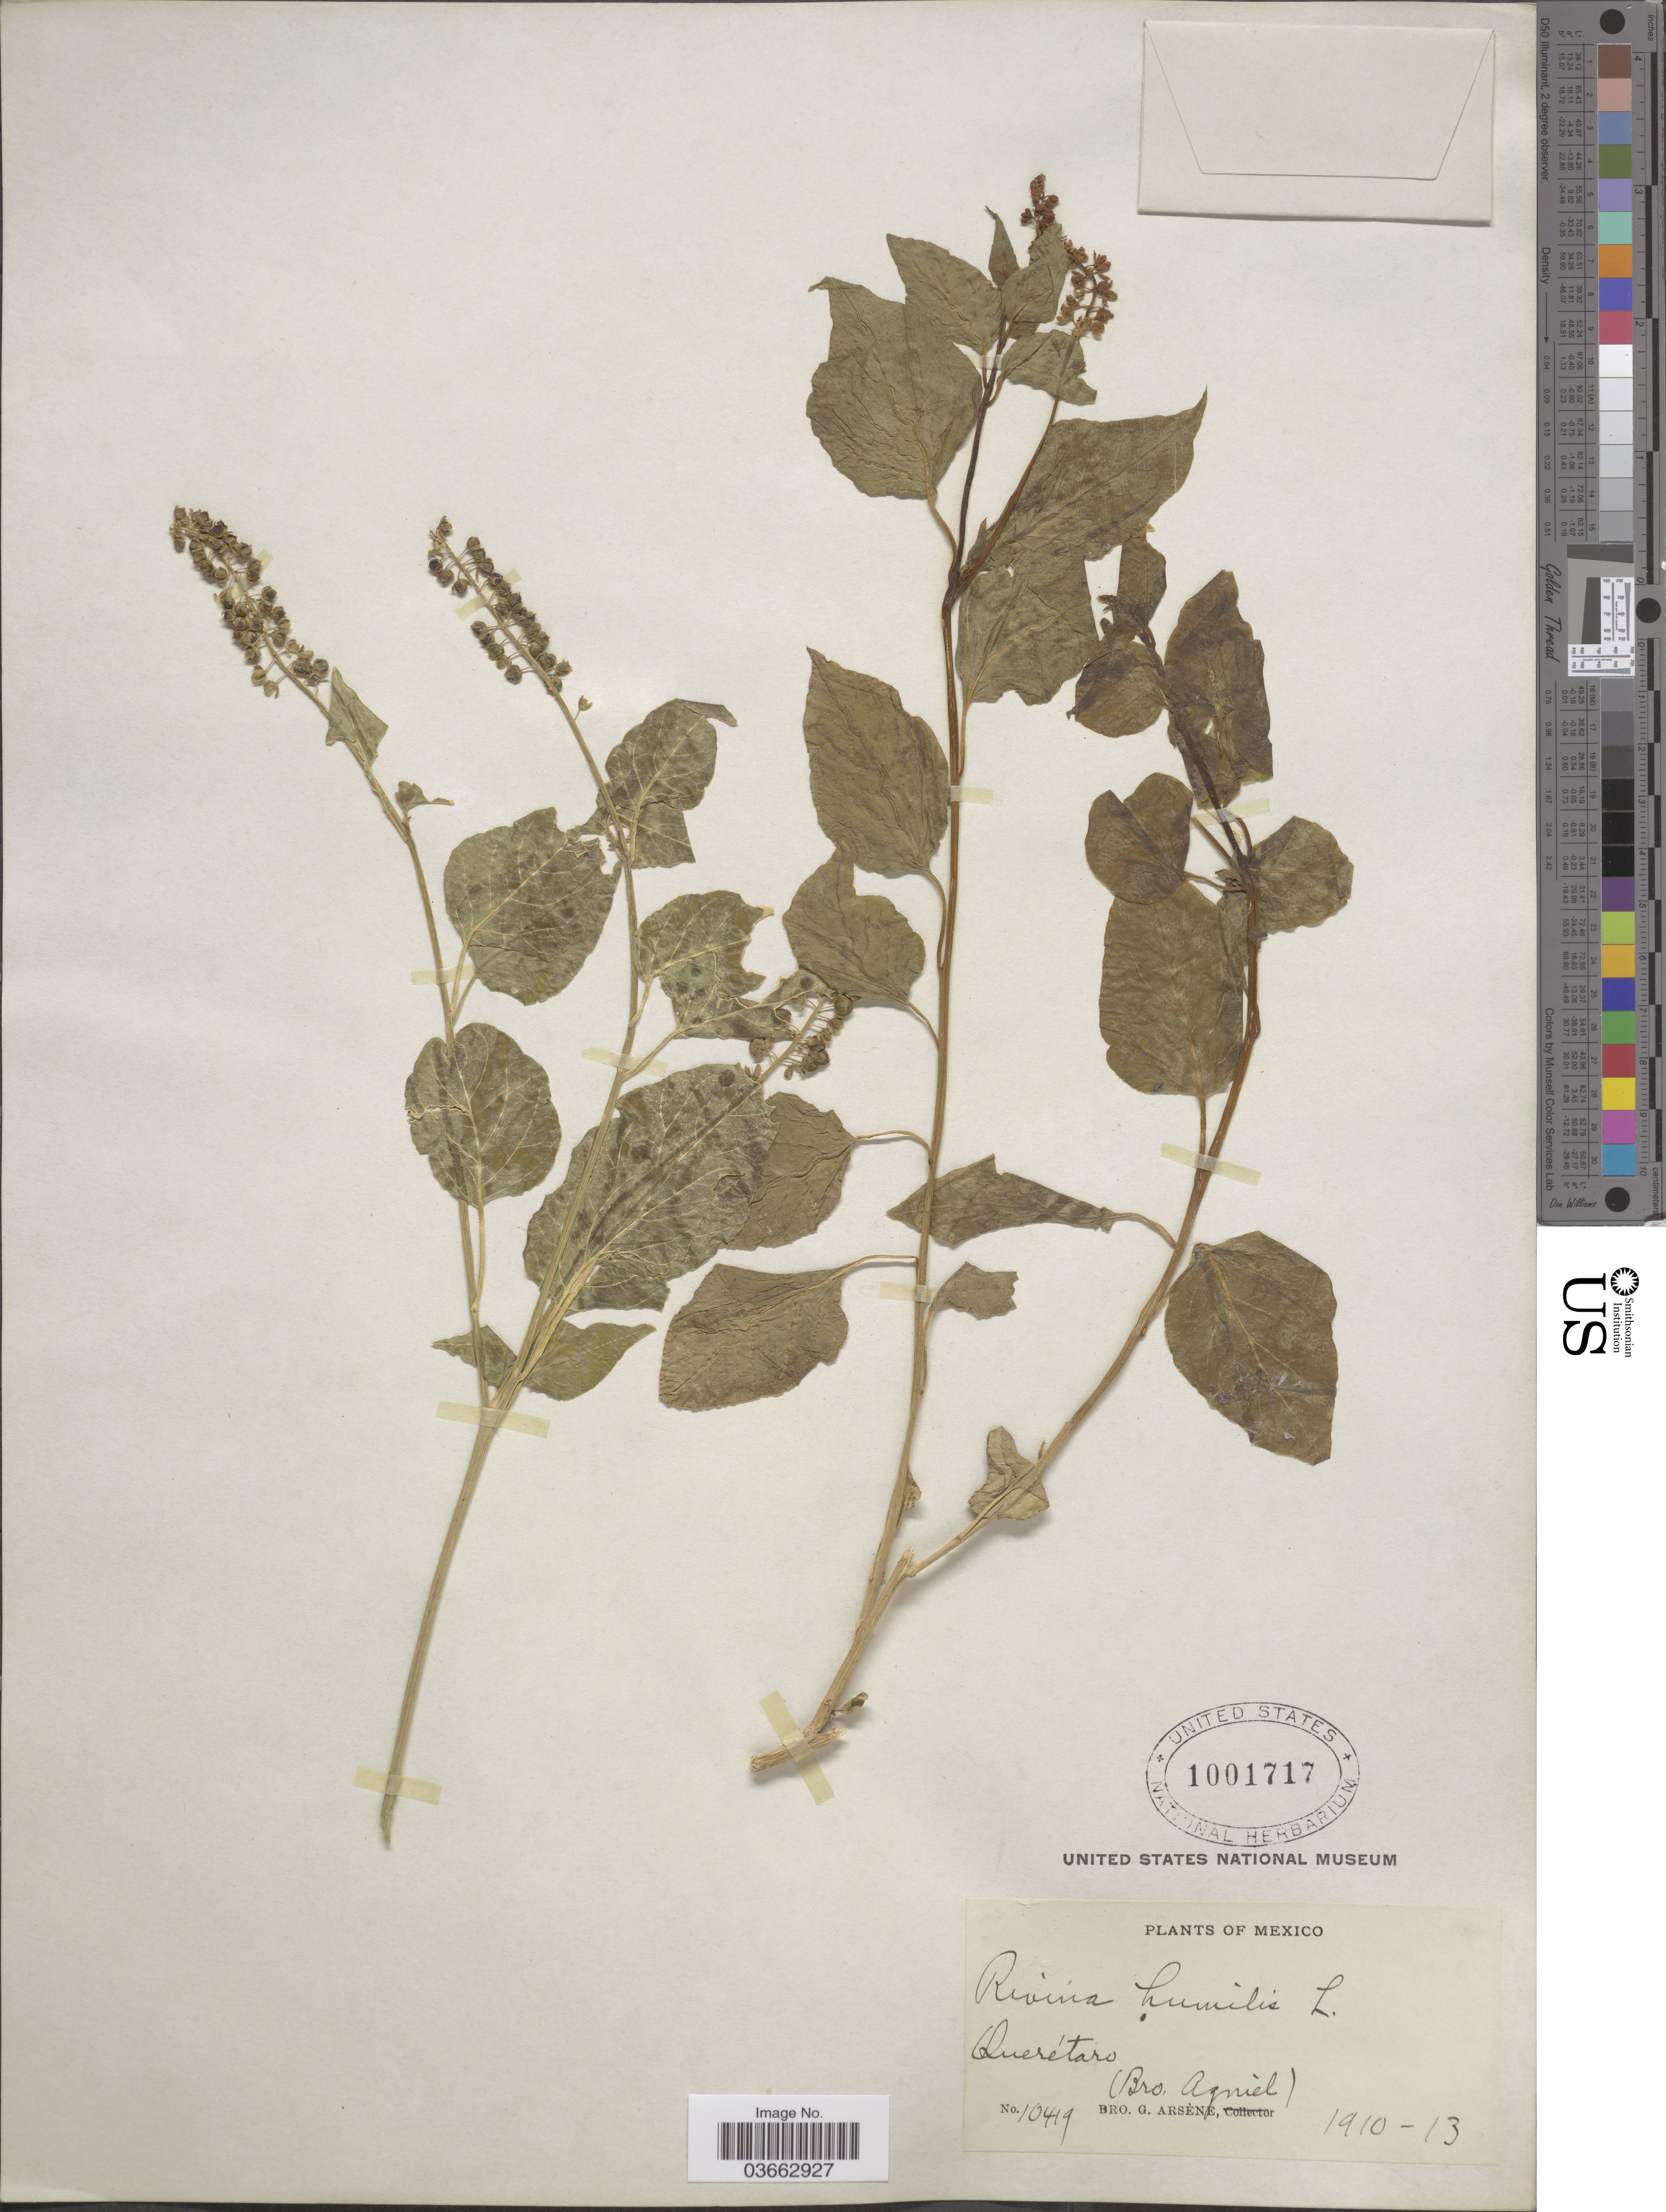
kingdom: Plantae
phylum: Tracheophyta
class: Magnoliopsida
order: Caryophyllales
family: Phytolaccaceae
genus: Rivina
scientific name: Rivina humilis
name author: L.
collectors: Bro. G. Arsène & Bro. Agniel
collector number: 10419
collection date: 1910/1913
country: Mexico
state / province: Querétaro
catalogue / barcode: US 1001717